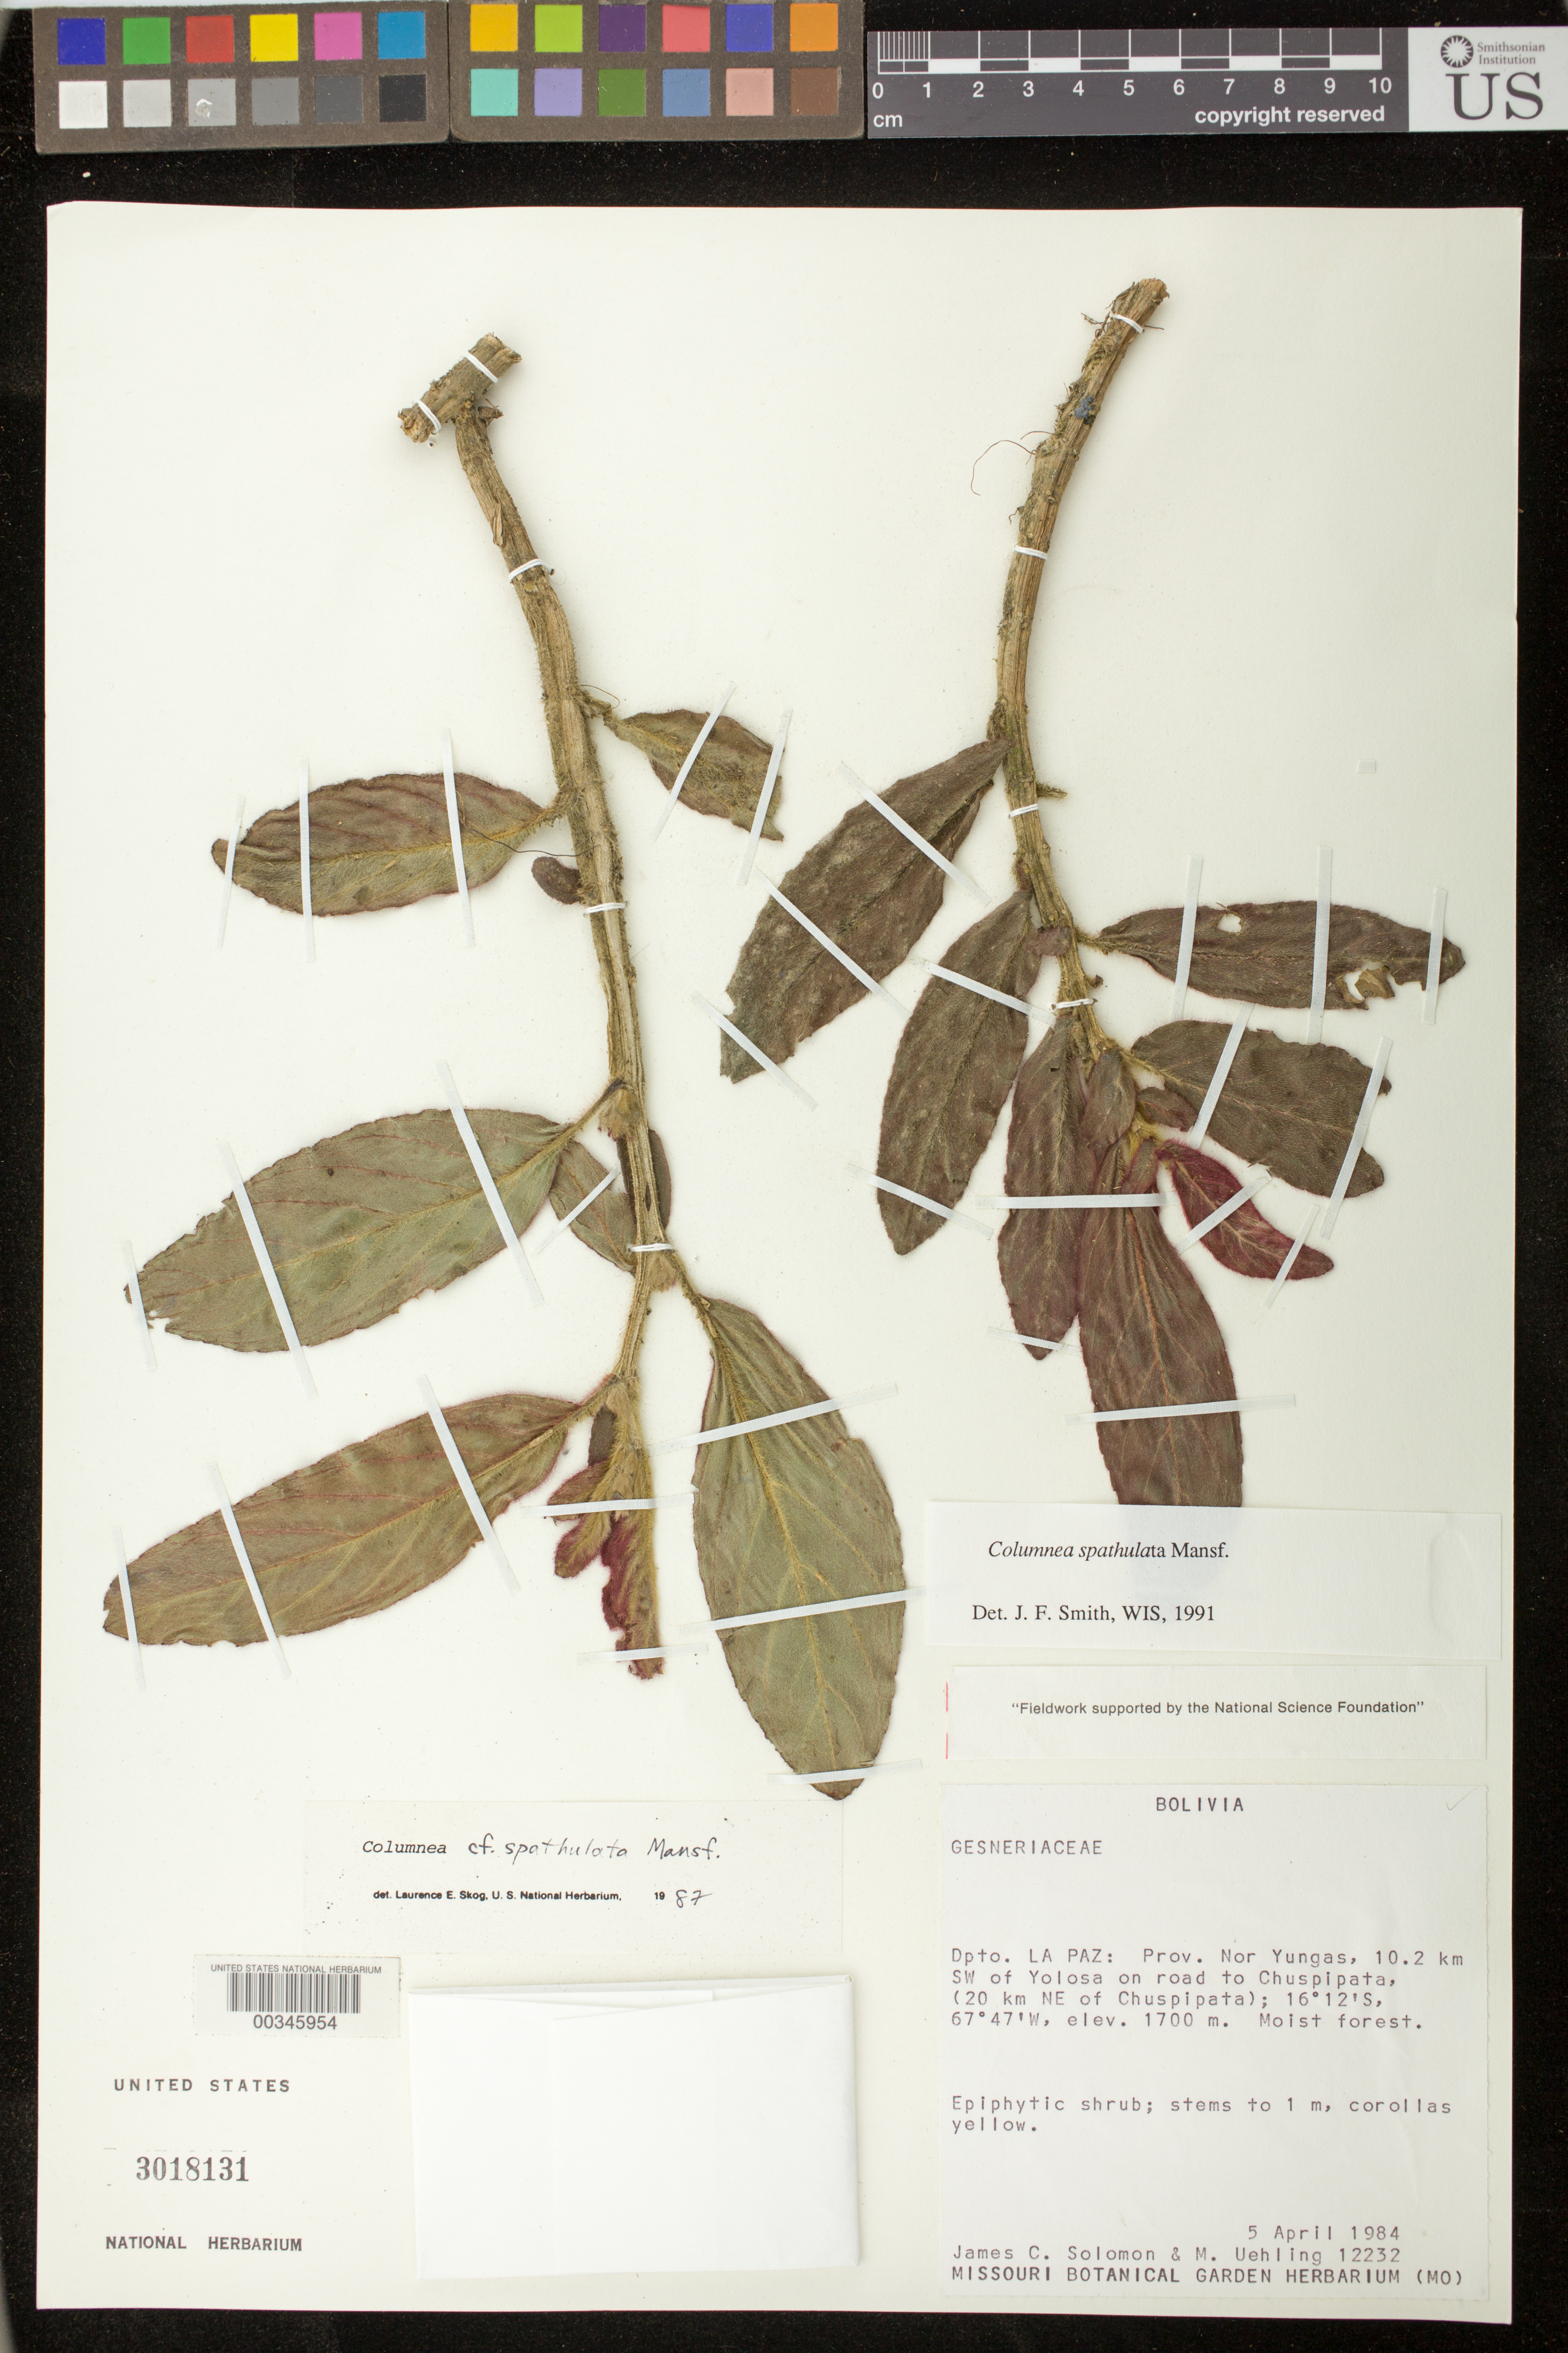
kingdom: Plantae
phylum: Tracheophyta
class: Magnoliopsida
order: Lamiales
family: Gesneriaceae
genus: Columnea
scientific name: Columnea spathulata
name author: Mansf.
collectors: J. C. Solomon & M. Uehling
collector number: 12232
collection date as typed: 05 Apr 1984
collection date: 1984-04-05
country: Bolivia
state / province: La Paz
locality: Prov. Nor Yungas, 10.2 km SW of Yolosa on road to Chuspipata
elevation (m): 1700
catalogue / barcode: US 3018131